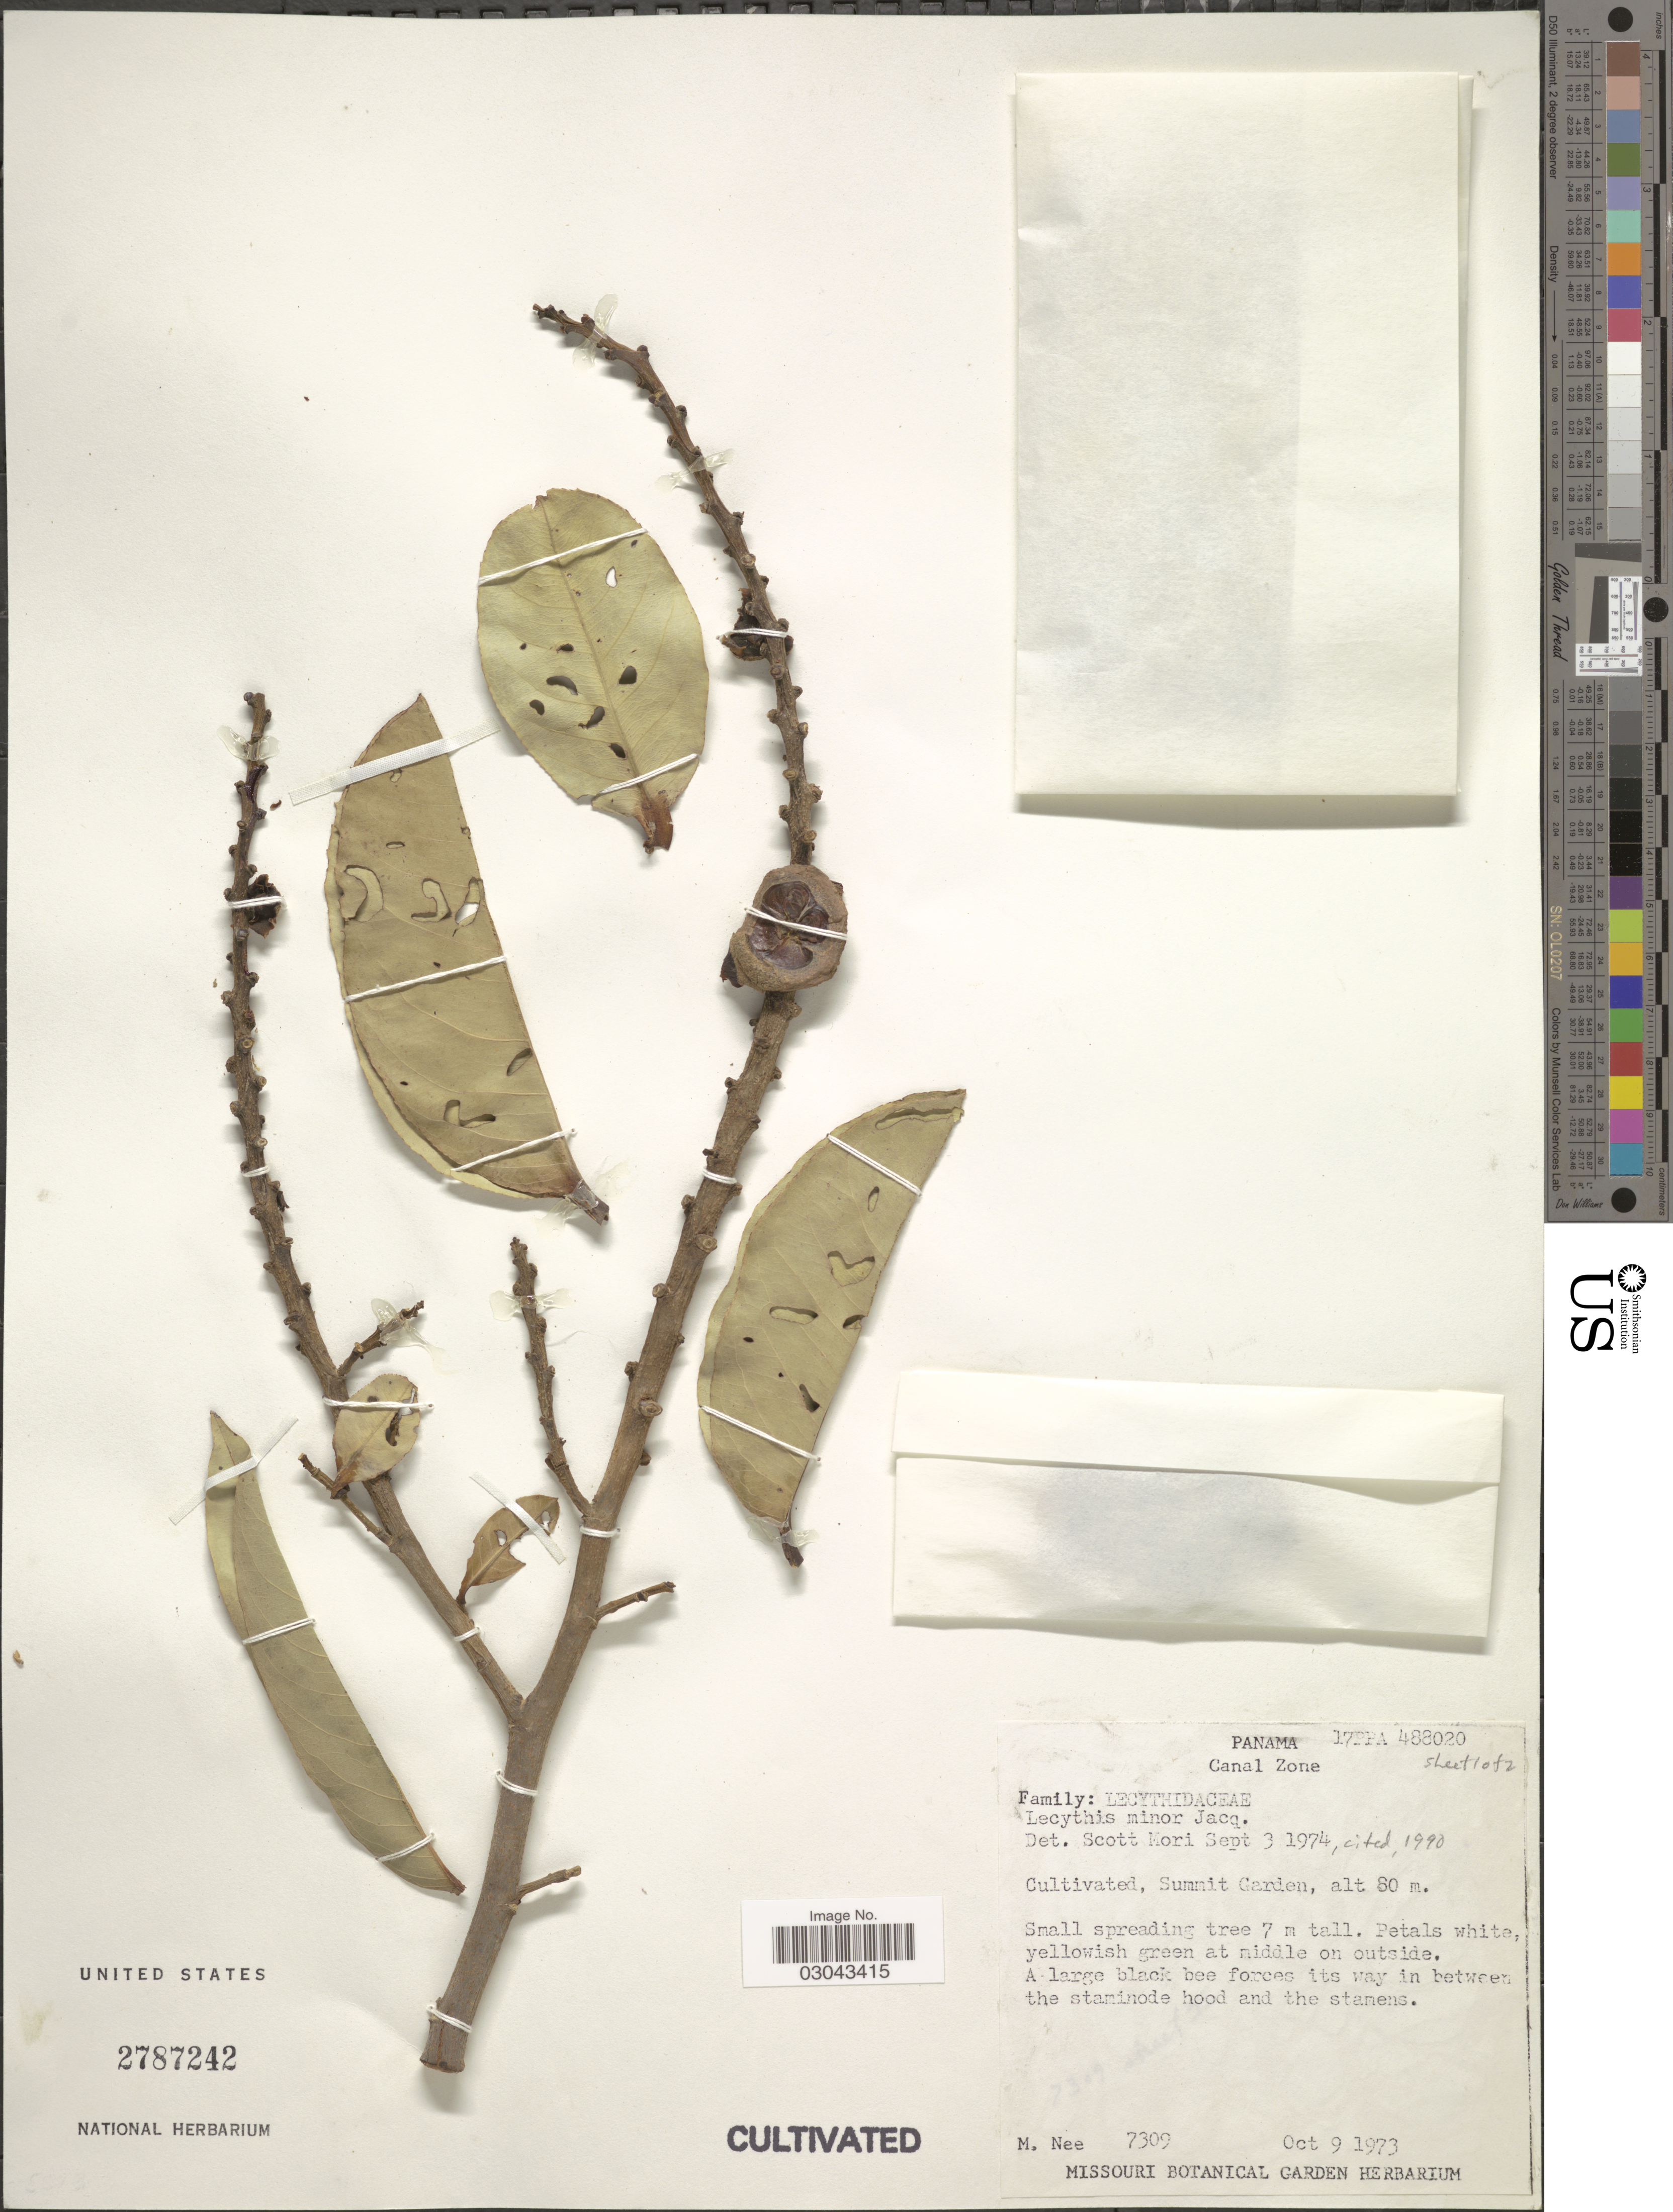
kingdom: Plantae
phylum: Tracheophyta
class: Magnoliopsida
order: Ericales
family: Lecythidaceae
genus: Lecythis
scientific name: Lecythis minor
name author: Jacq.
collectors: M. Nee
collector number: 7309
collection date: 1973-10-09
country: Panama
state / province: Colón / Panamá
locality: Canal Zone, Cultivated, Summit Garden.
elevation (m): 80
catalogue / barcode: US 2787242